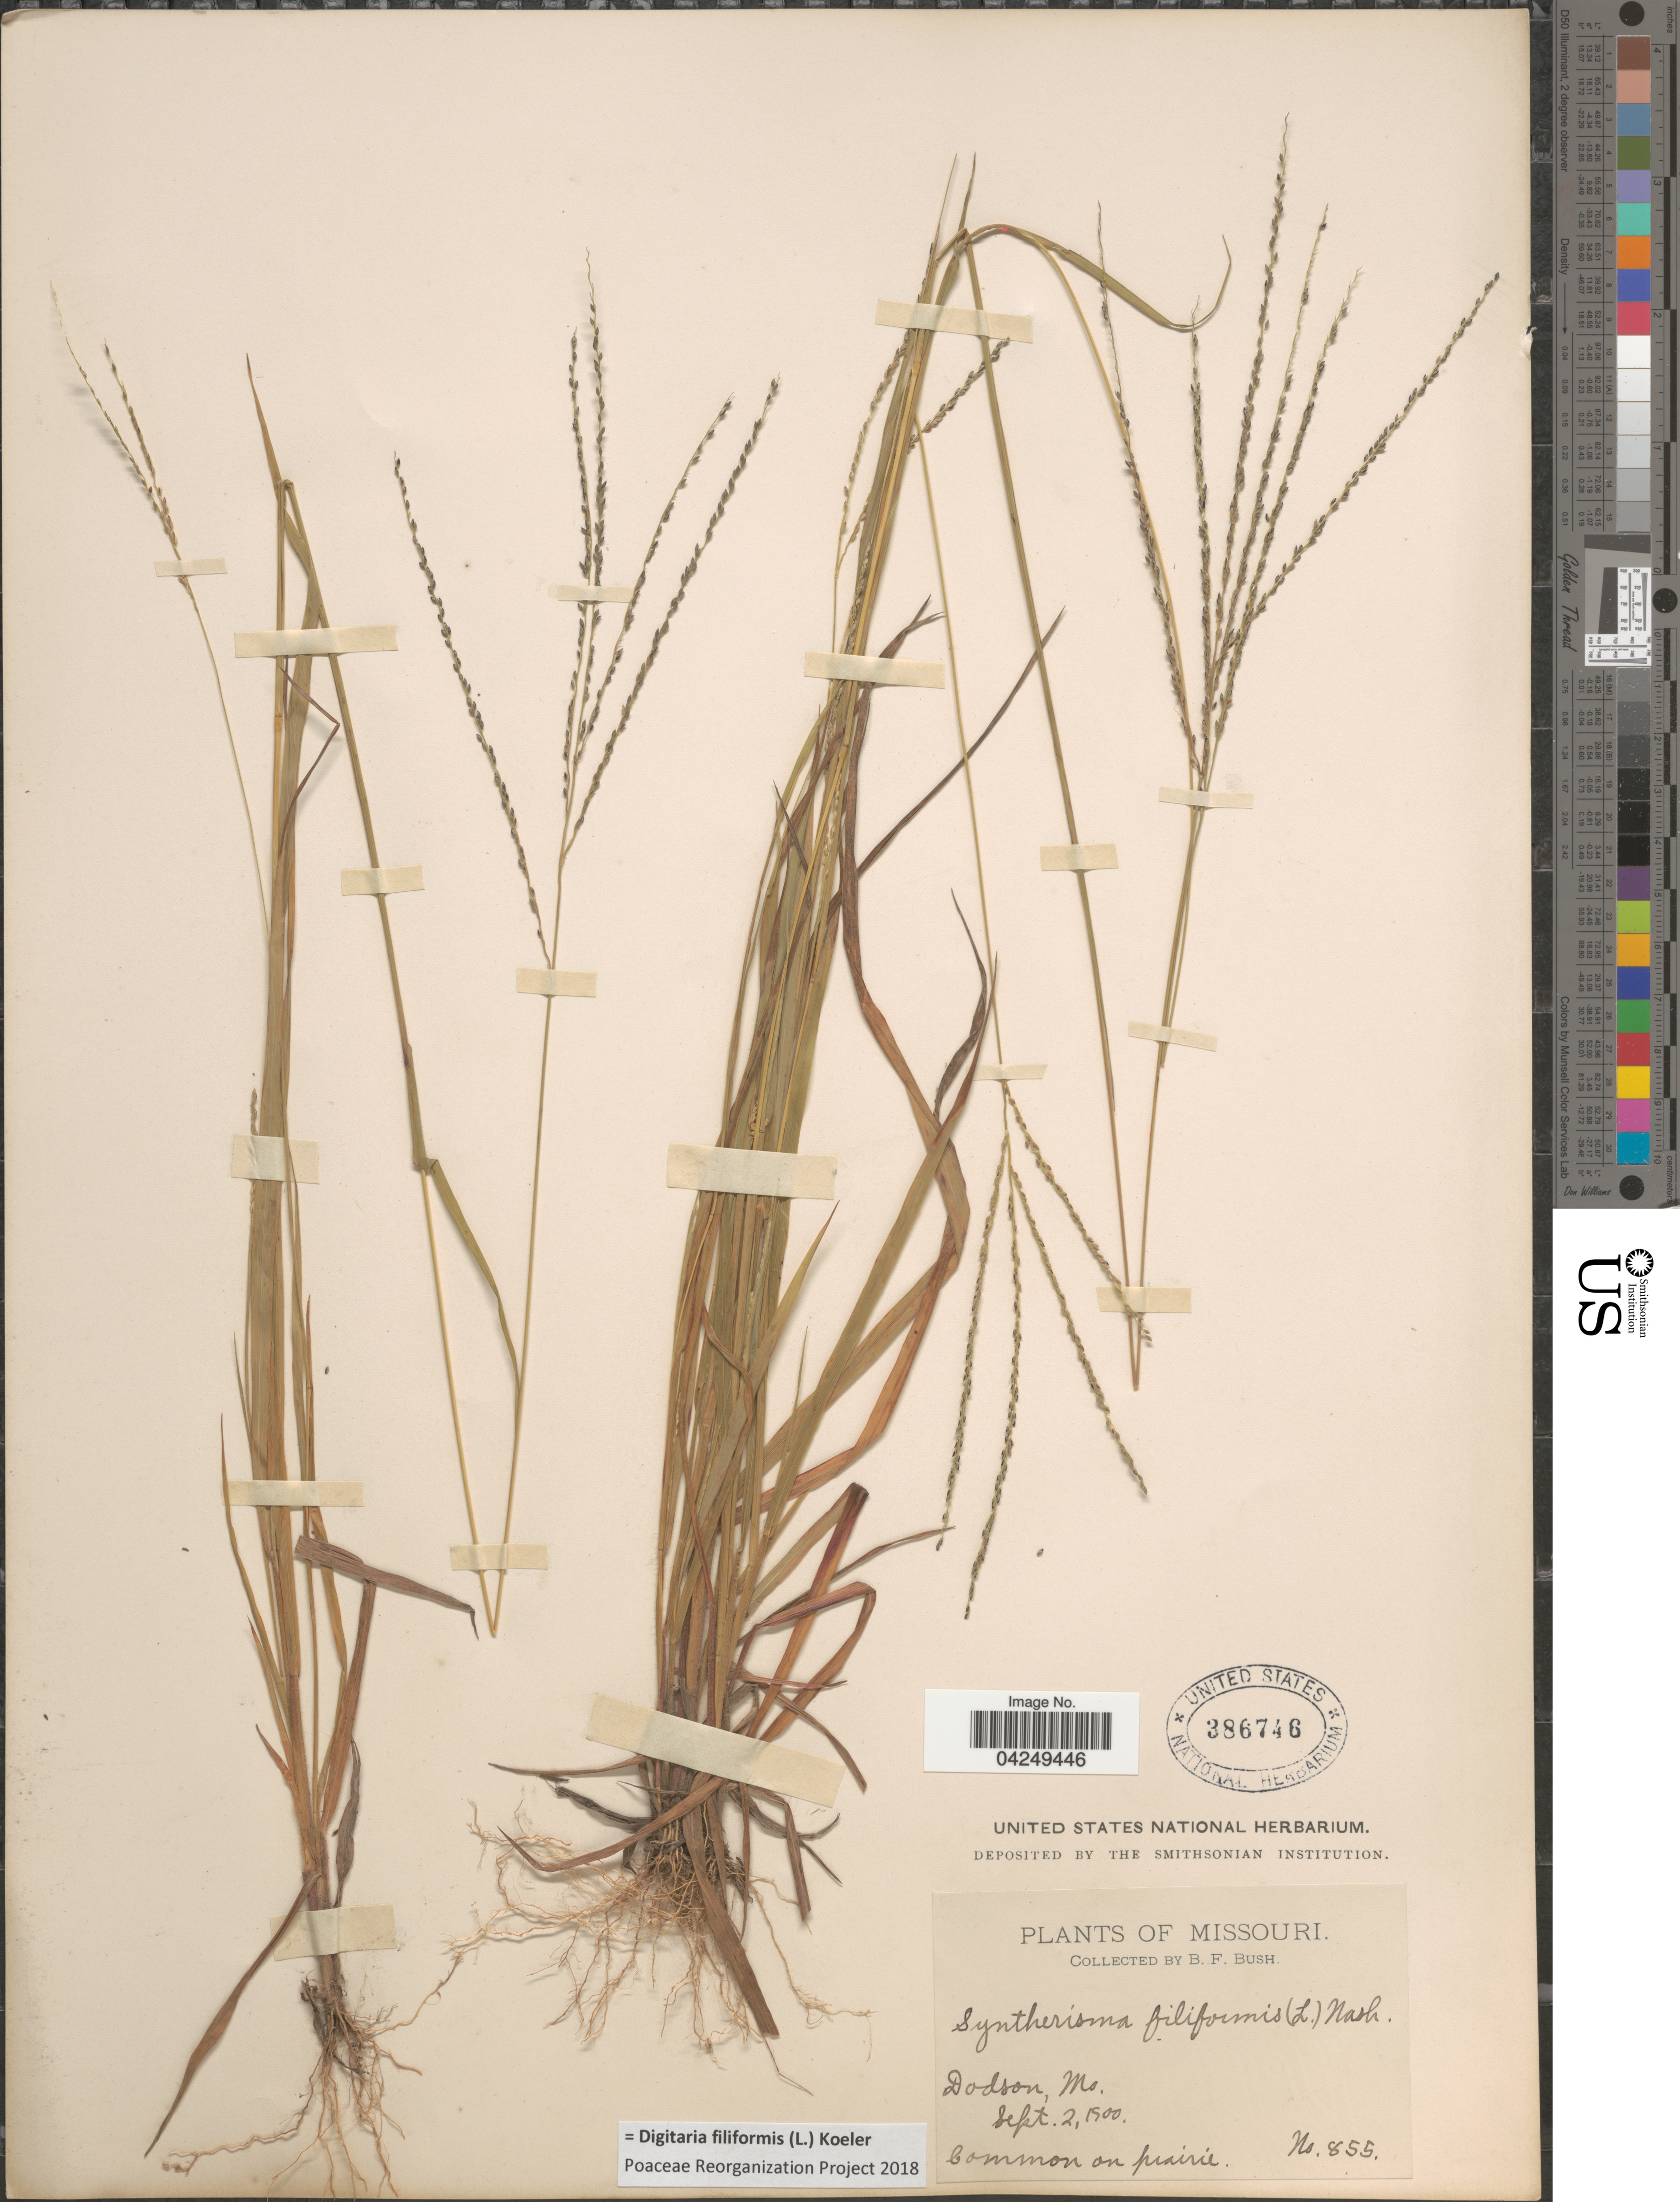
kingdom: Plantae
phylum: Tracheophyta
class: Liliopsida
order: Poales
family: Poaceae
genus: Digitaria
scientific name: Digitaria filiformis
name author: (L.) Koeler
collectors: B. F. Bush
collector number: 855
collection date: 1900-09-02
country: United States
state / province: Missouri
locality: Dodson. Common in prairie.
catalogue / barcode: US 386746